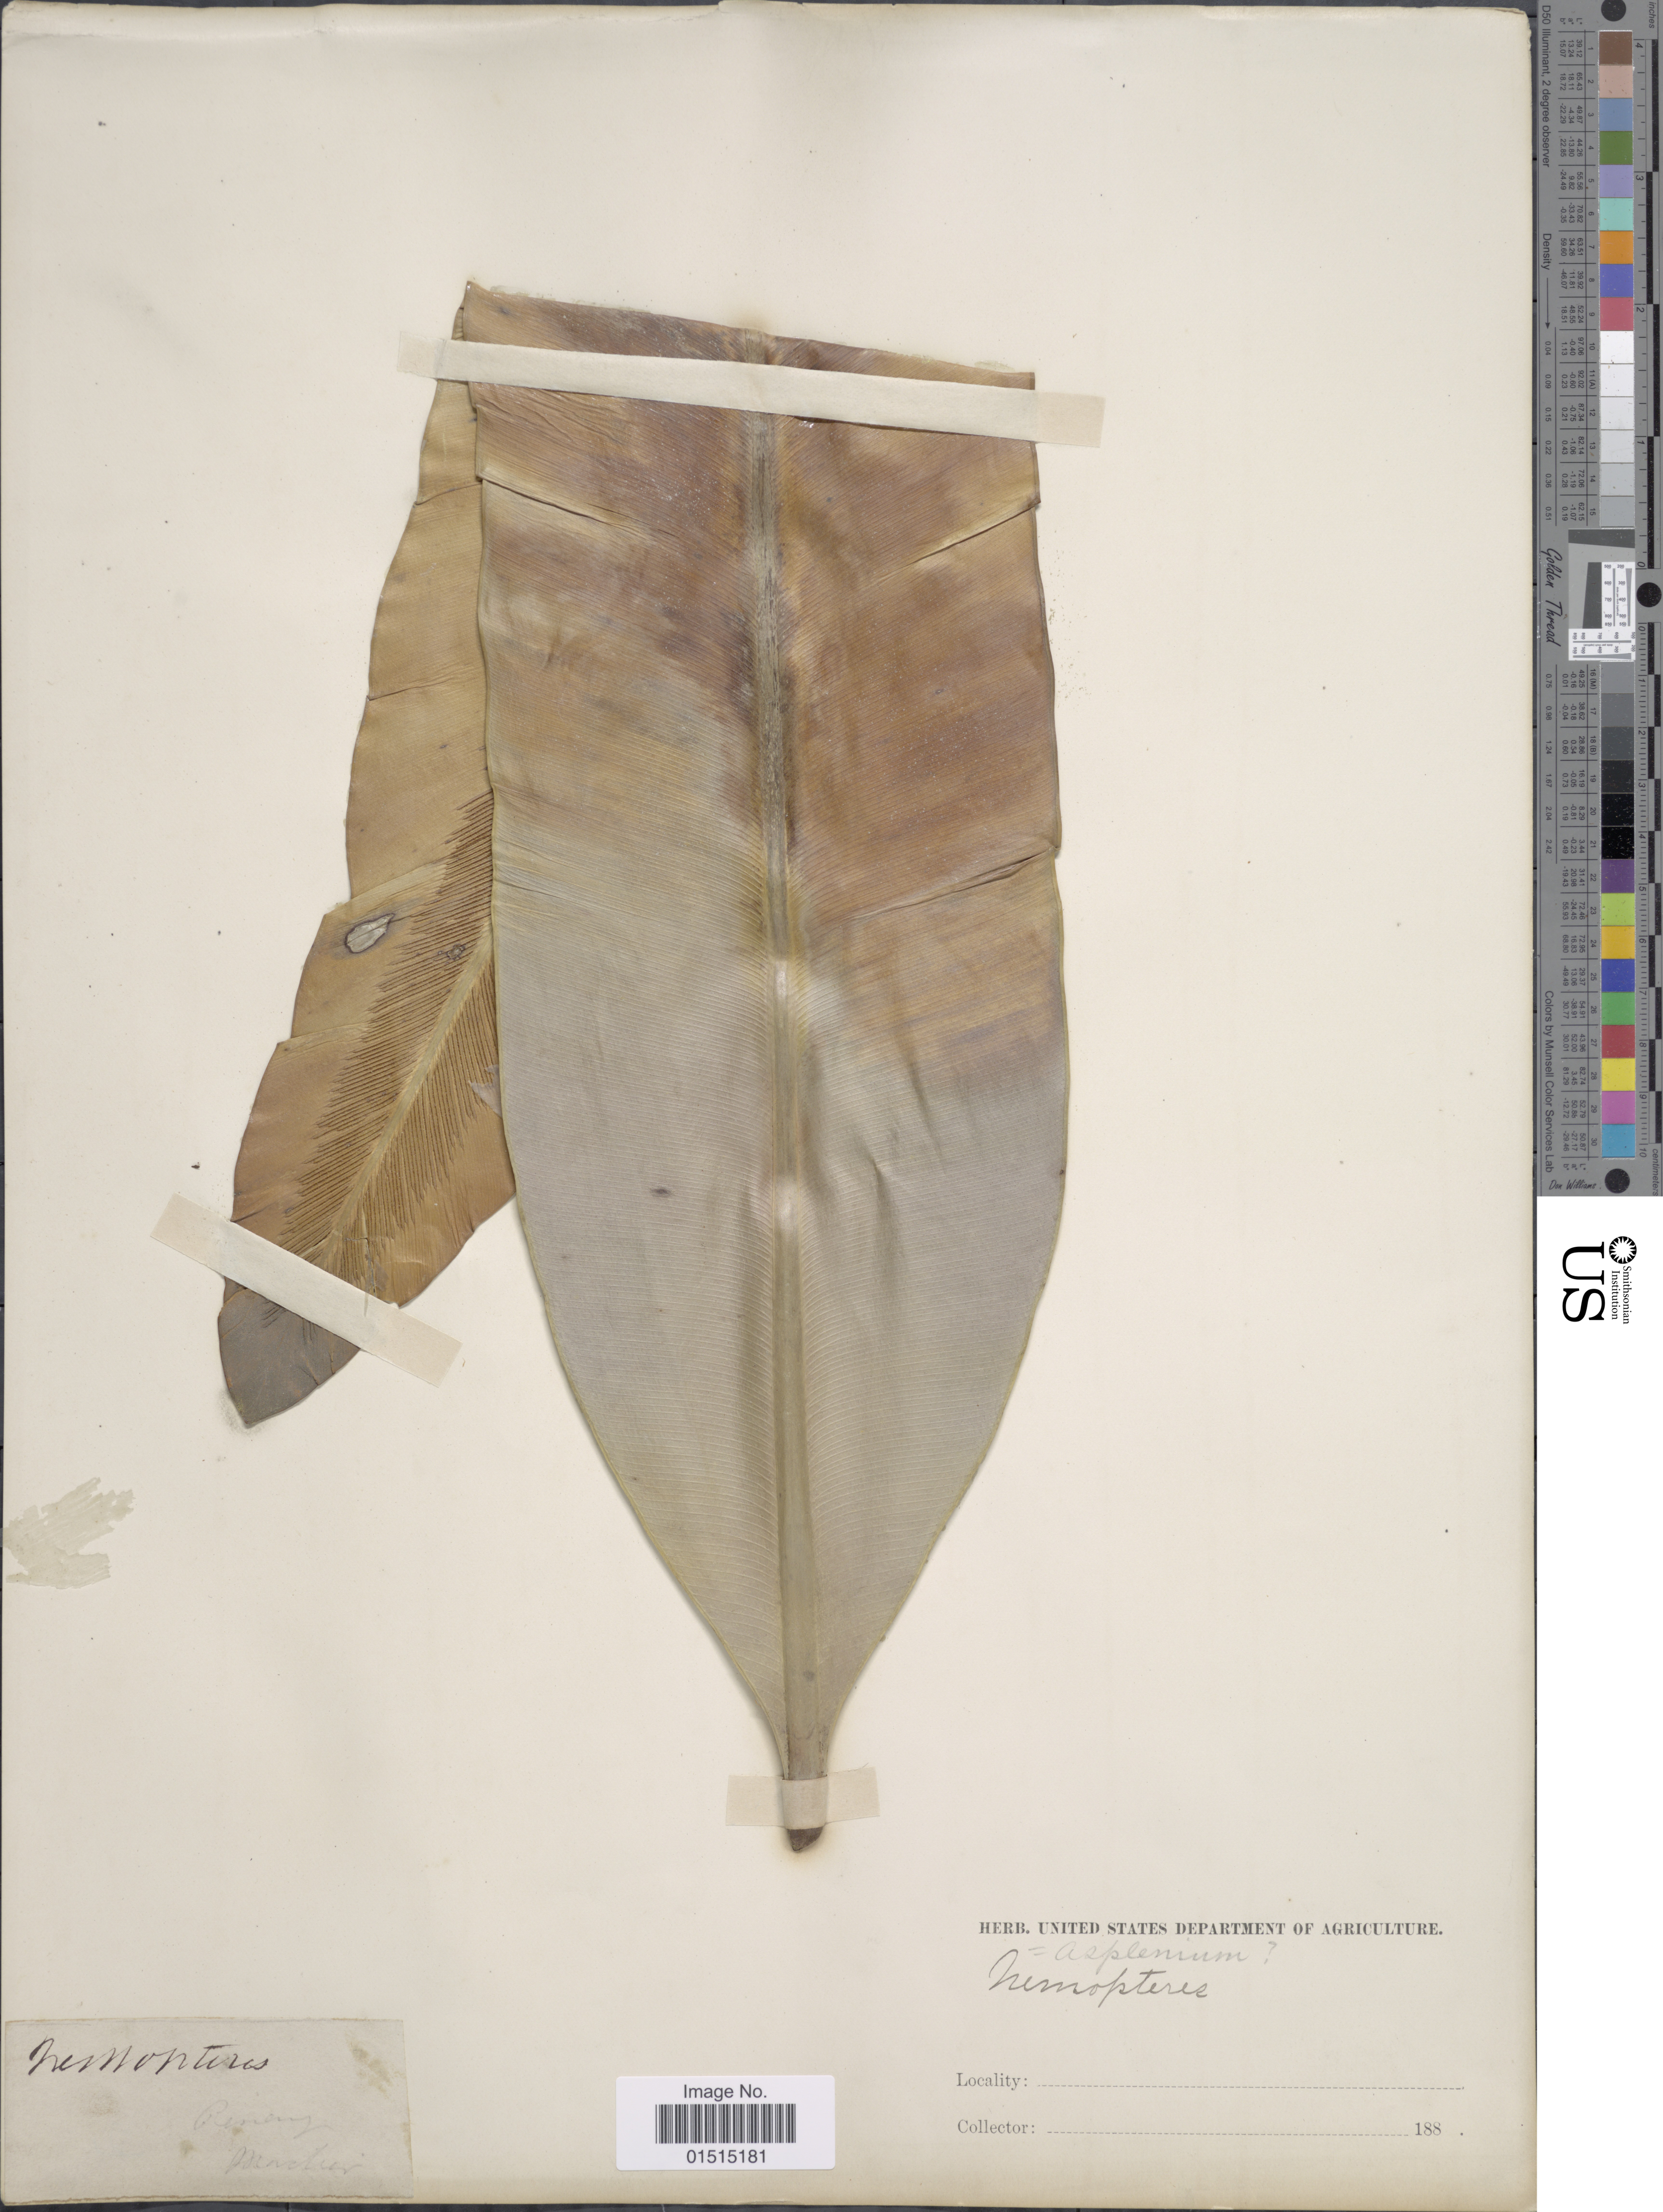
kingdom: Plantae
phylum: Tracheophyta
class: Polypodiopsida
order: Polypodiales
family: Aspleniaceae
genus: Asplenium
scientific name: Asplenium nidus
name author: L.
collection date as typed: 188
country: Malaysia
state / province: Pinang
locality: Penang